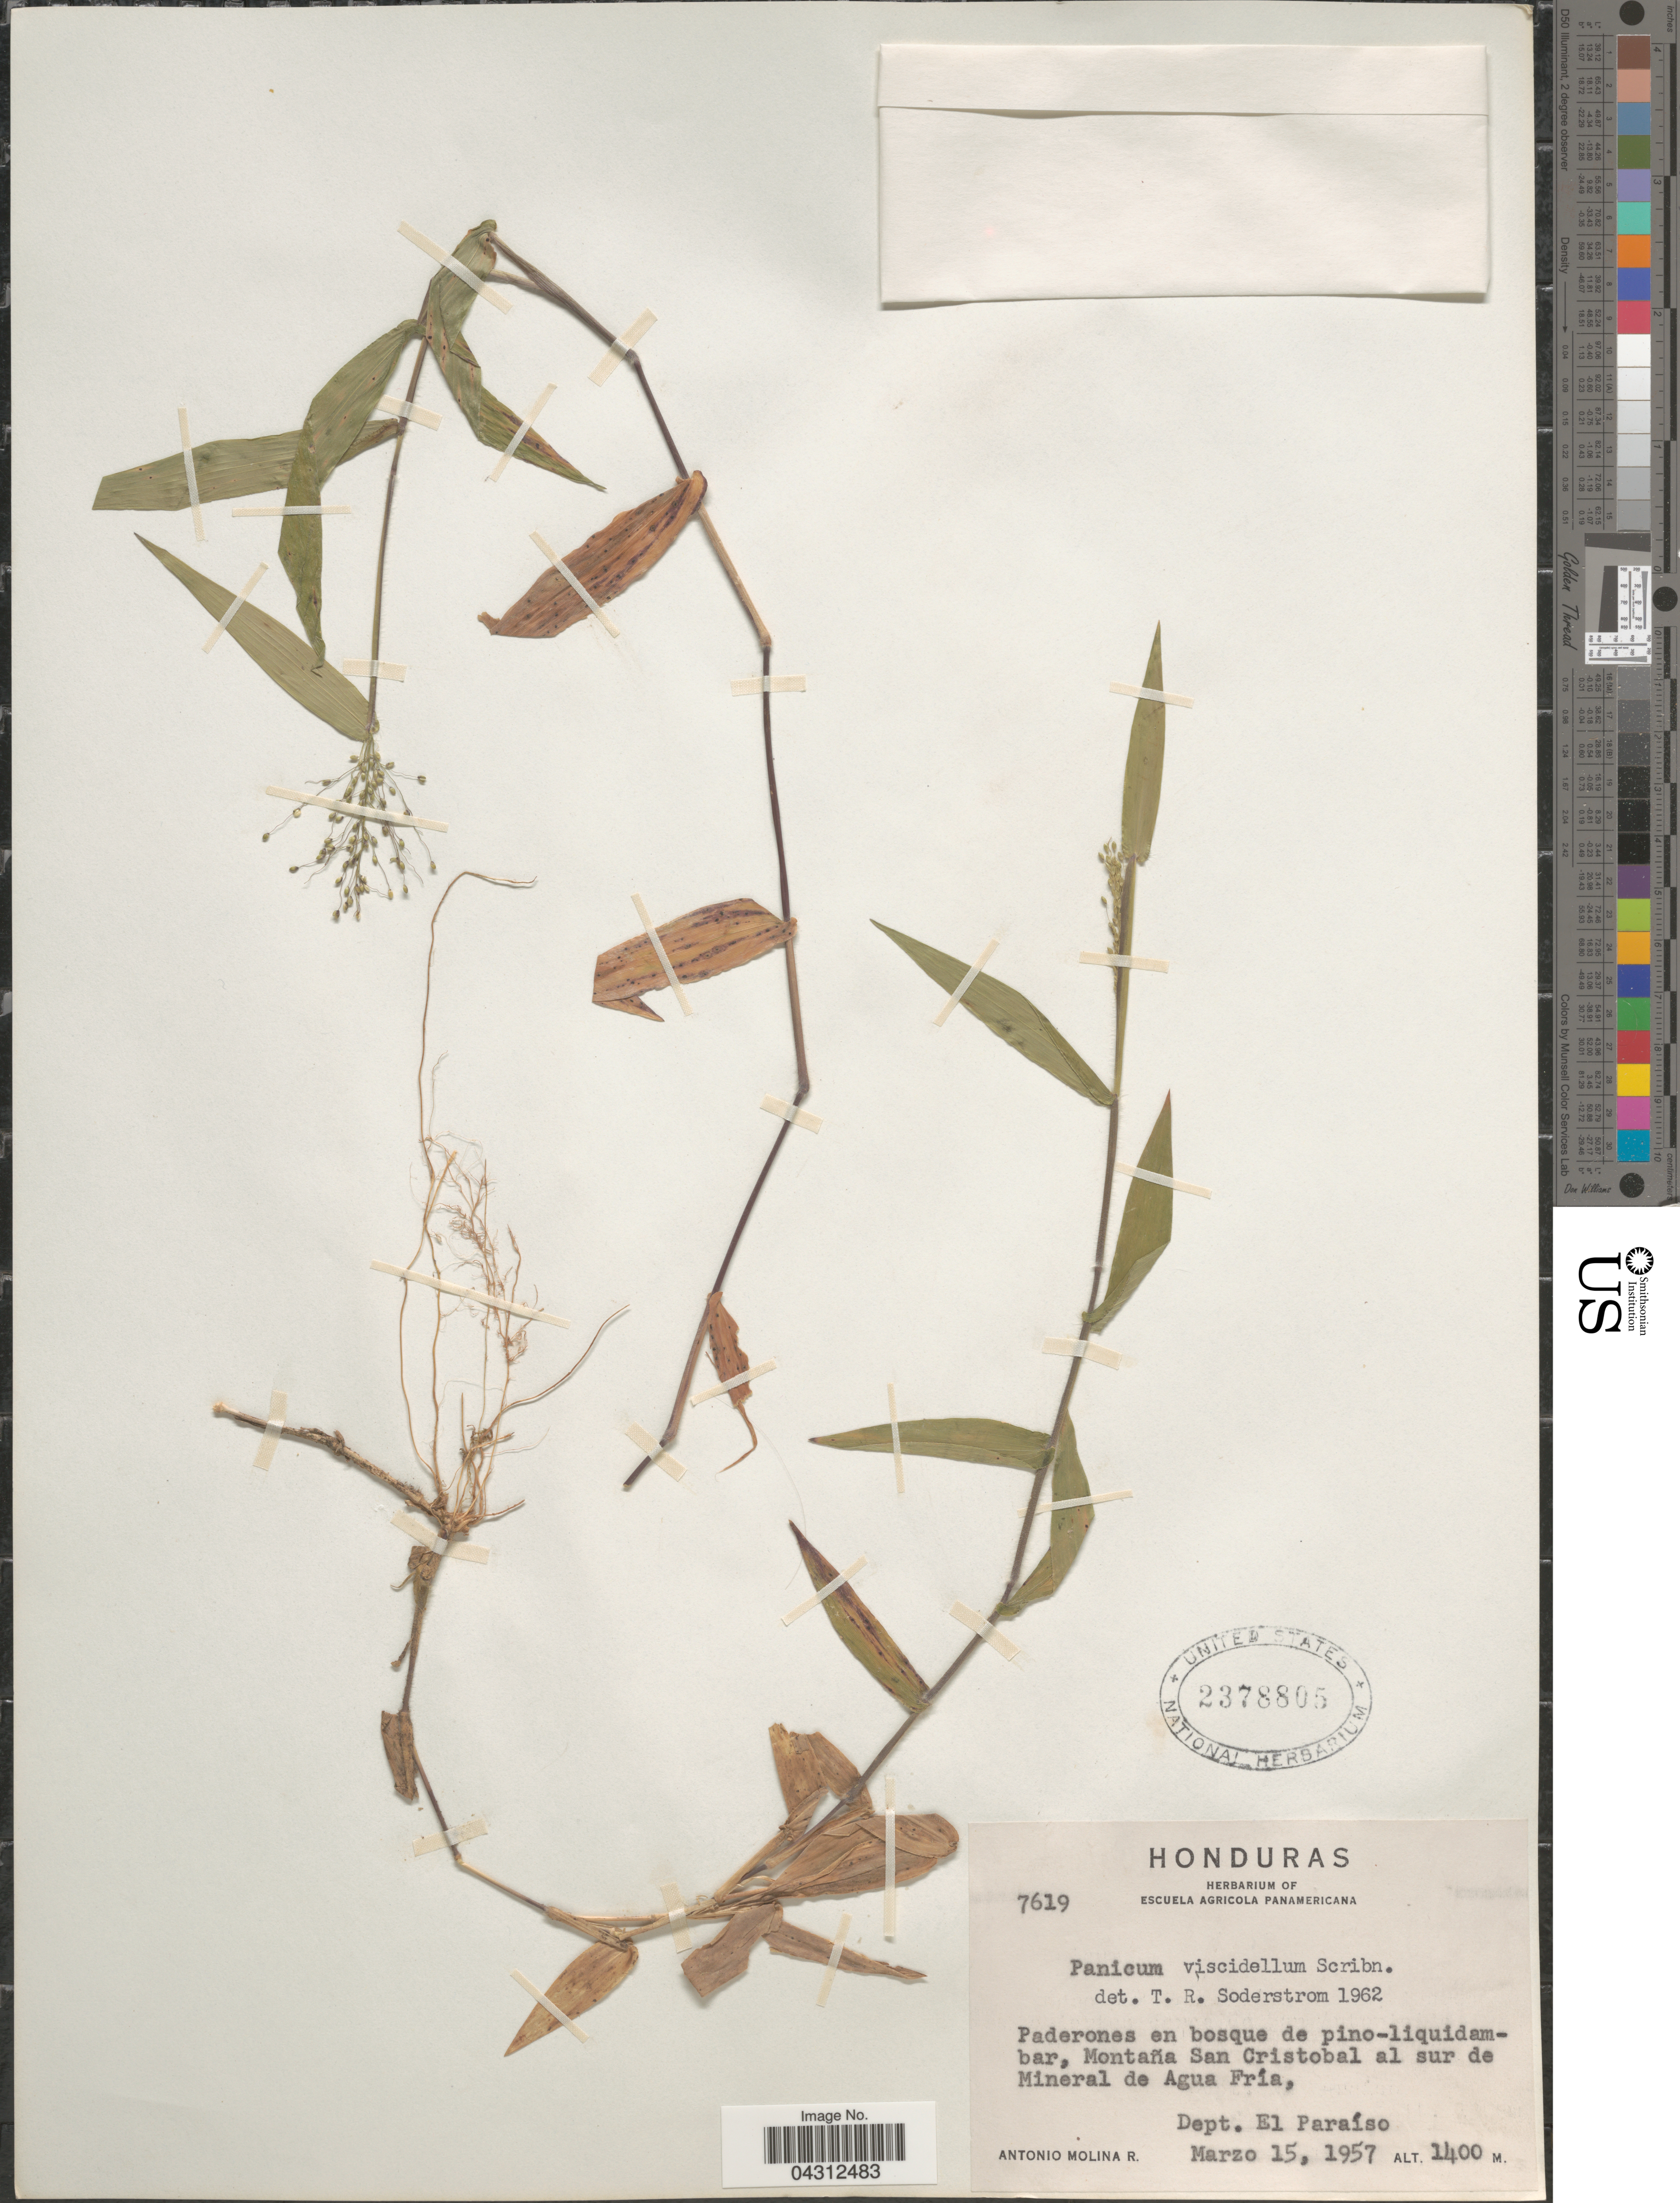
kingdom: Plantae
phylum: Tracheophyta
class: Liliopsida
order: Poales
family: Poaceae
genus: Dichanthelium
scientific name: Dichanthelium viscidellum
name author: (Scribn.) Gould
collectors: A. Molina R.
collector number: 7619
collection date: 1957-03-15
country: Honduras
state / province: El Paraiso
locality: Paderones en bosque de pino-liquidambar, Montaña San Cristobal al sur de Mineral de Agua Fría, Dept. El Paraíso.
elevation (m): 1400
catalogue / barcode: US 2378805